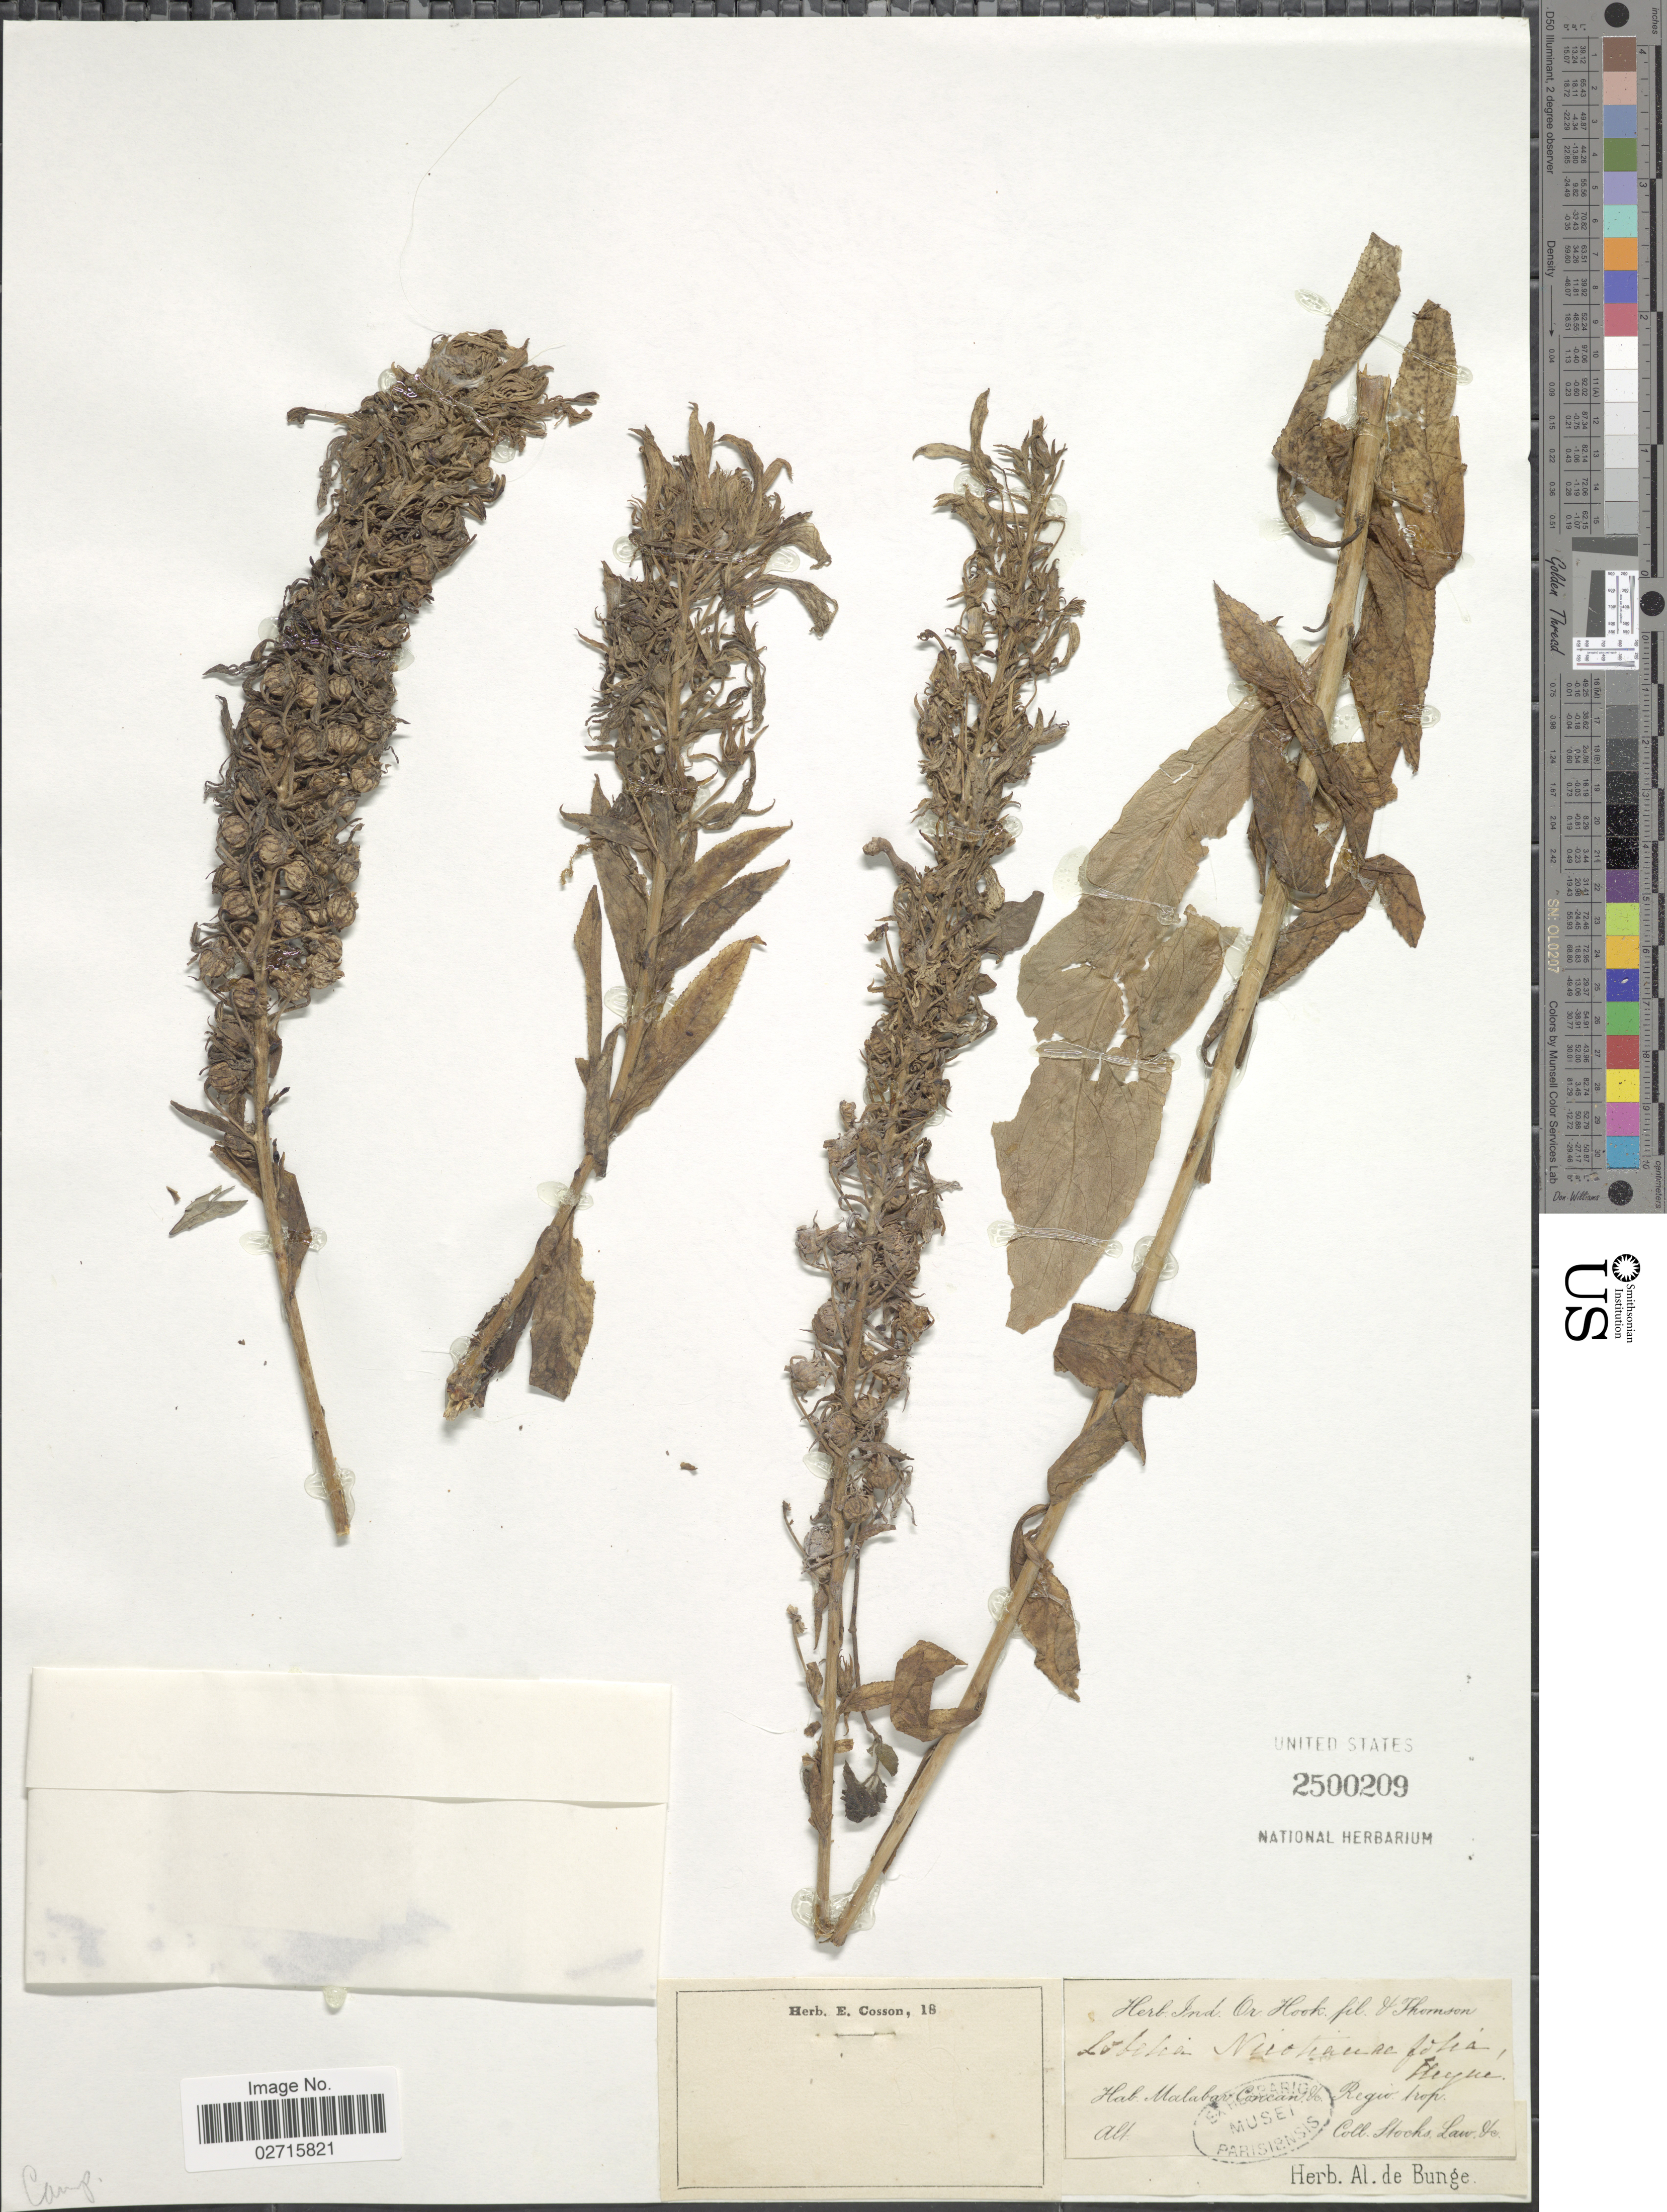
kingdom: Plantae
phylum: Tracheophyta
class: Magnoliopsida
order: Asterales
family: Campanulaceae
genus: Lobelia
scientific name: Lobelia nicotianifolia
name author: Roth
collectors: J. Stocks & J. Law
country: India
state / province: Kerala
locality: Malabar Concan, Regio trop.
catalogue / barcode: US 2500209